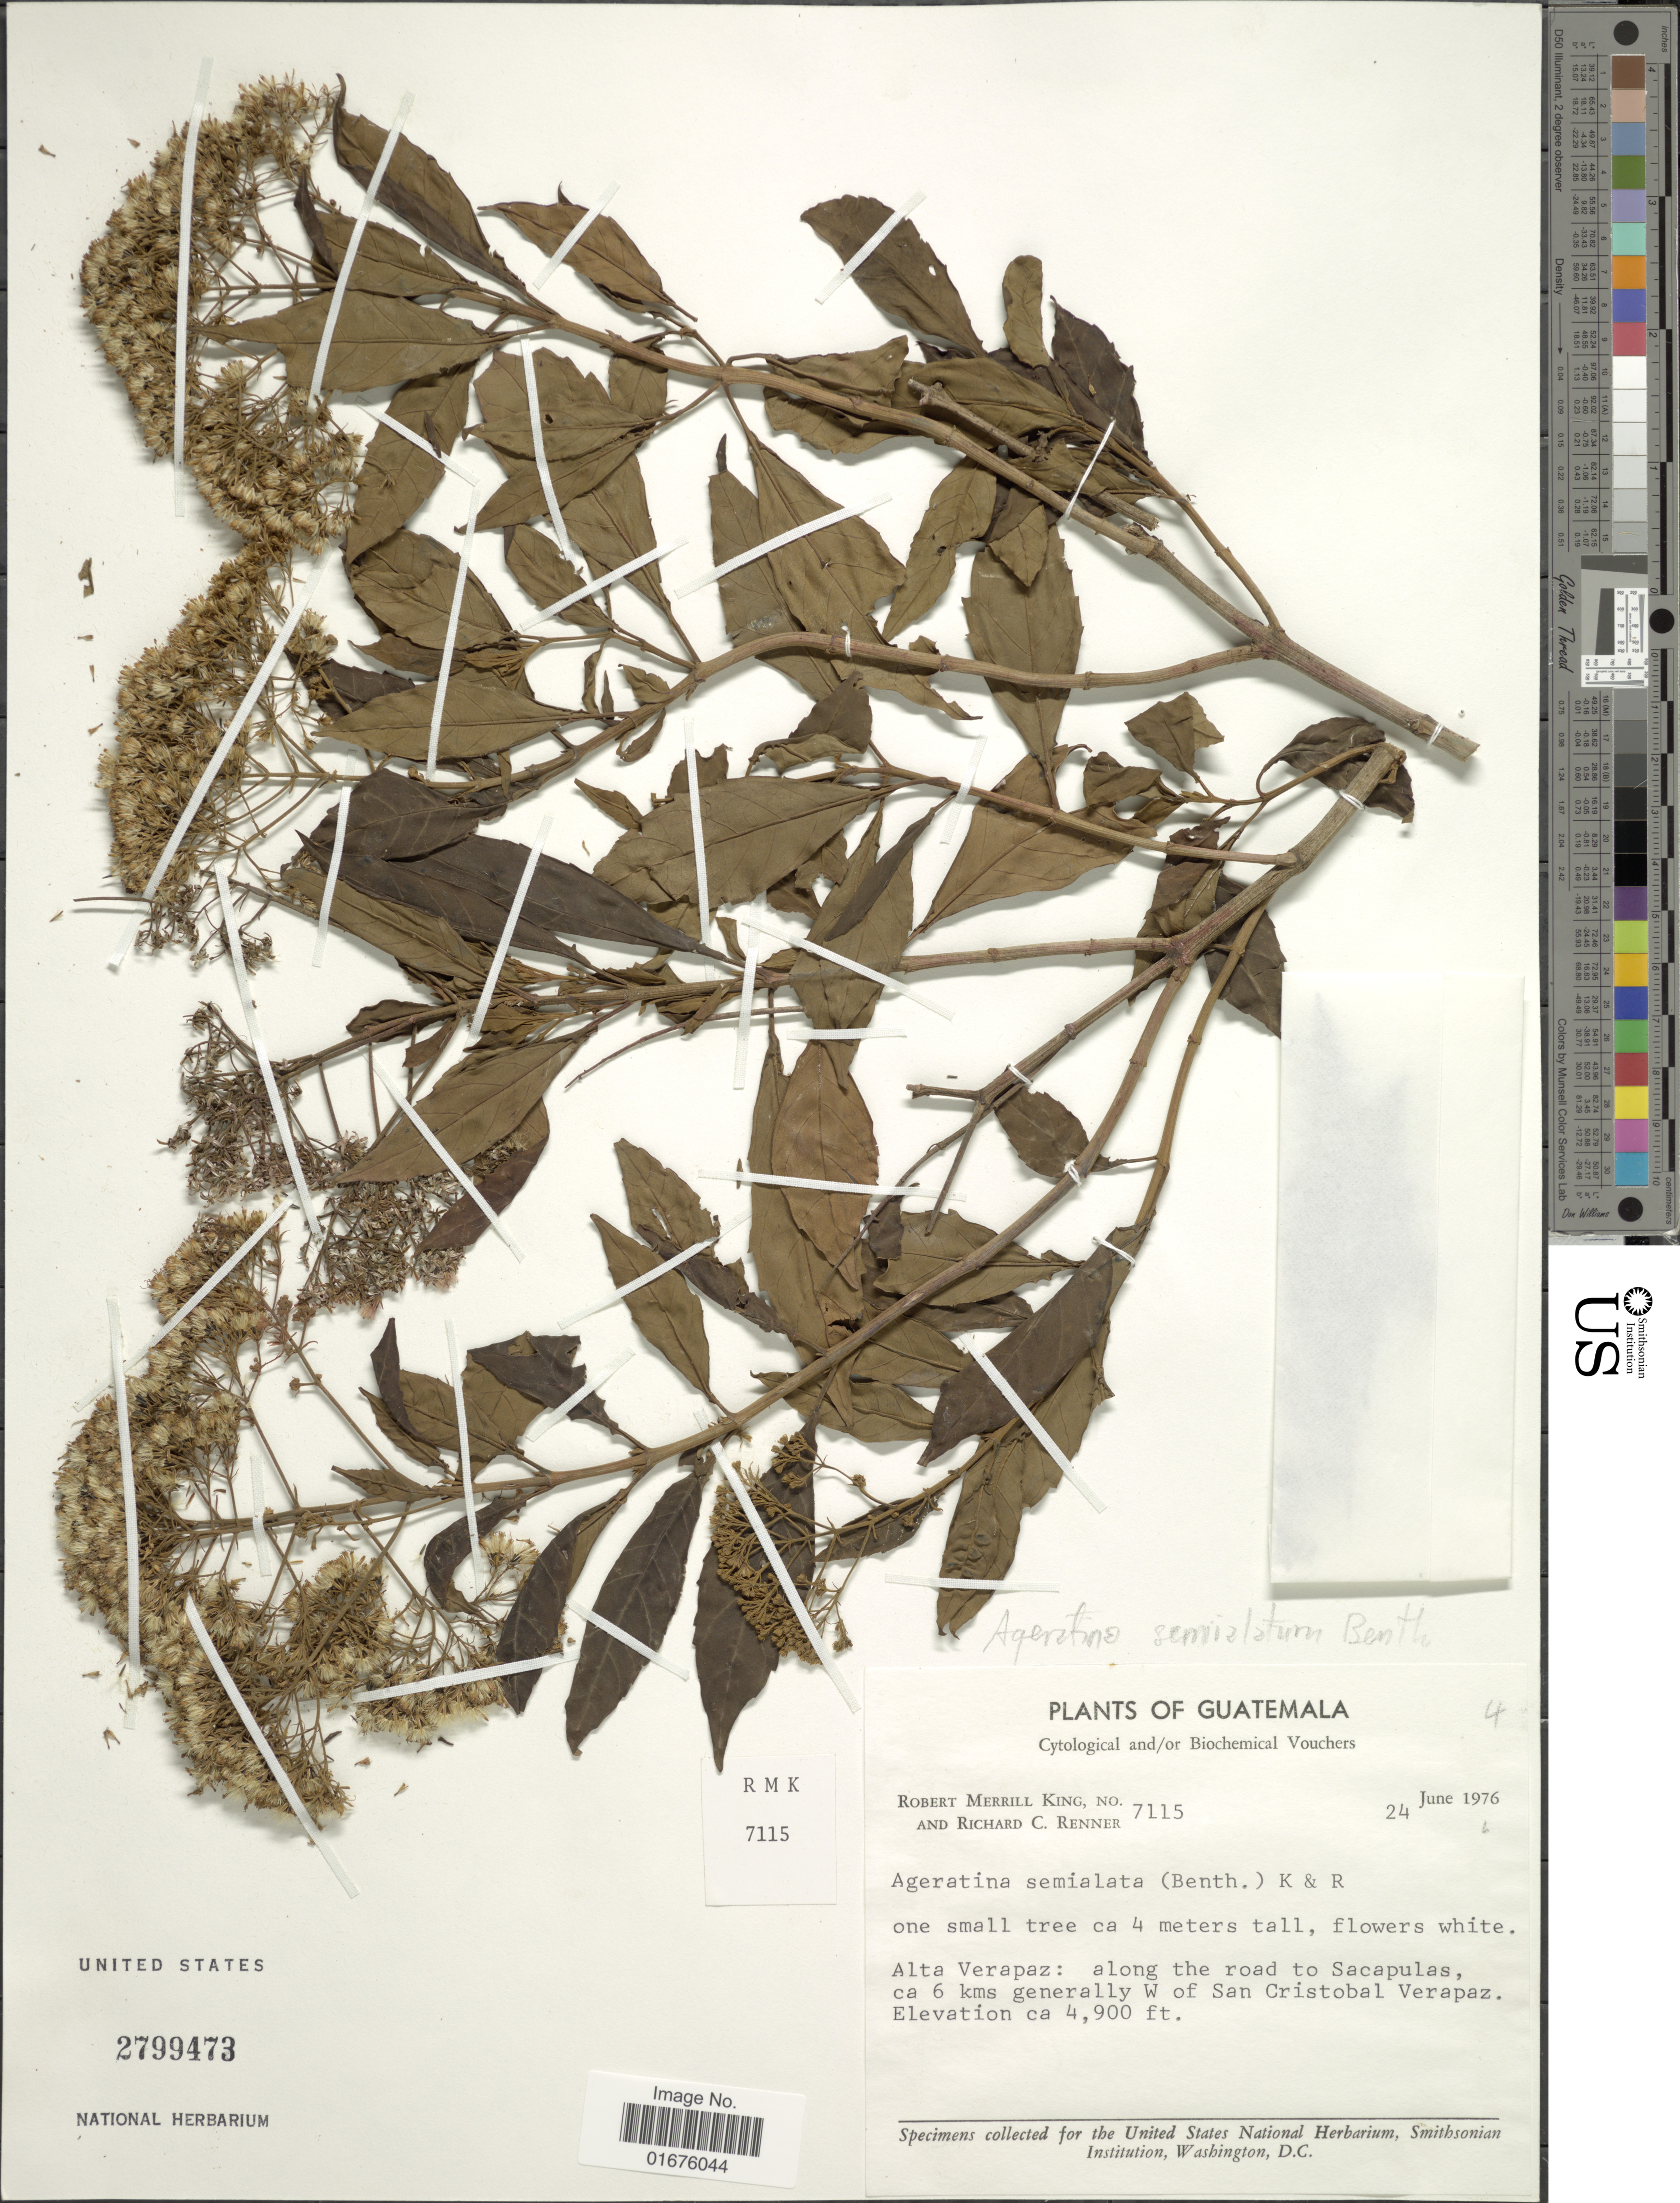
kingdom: Plantae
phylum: Tracheophyta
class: Magnoliopsida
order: Asterales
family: Asteraceae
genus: Ageratina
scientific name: Ageratina ligustrina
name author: (DC.) R.M. King & H. Rob.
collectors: R. M. King & R. C. Renner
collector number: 7115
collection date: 1976-06-24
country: Guatemala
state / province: Alta Verapaz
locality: Along the road to Sacapulas, ca 6 km generally W of San Cirstobal Verapaz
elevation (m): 1494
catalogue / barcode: US 2799473